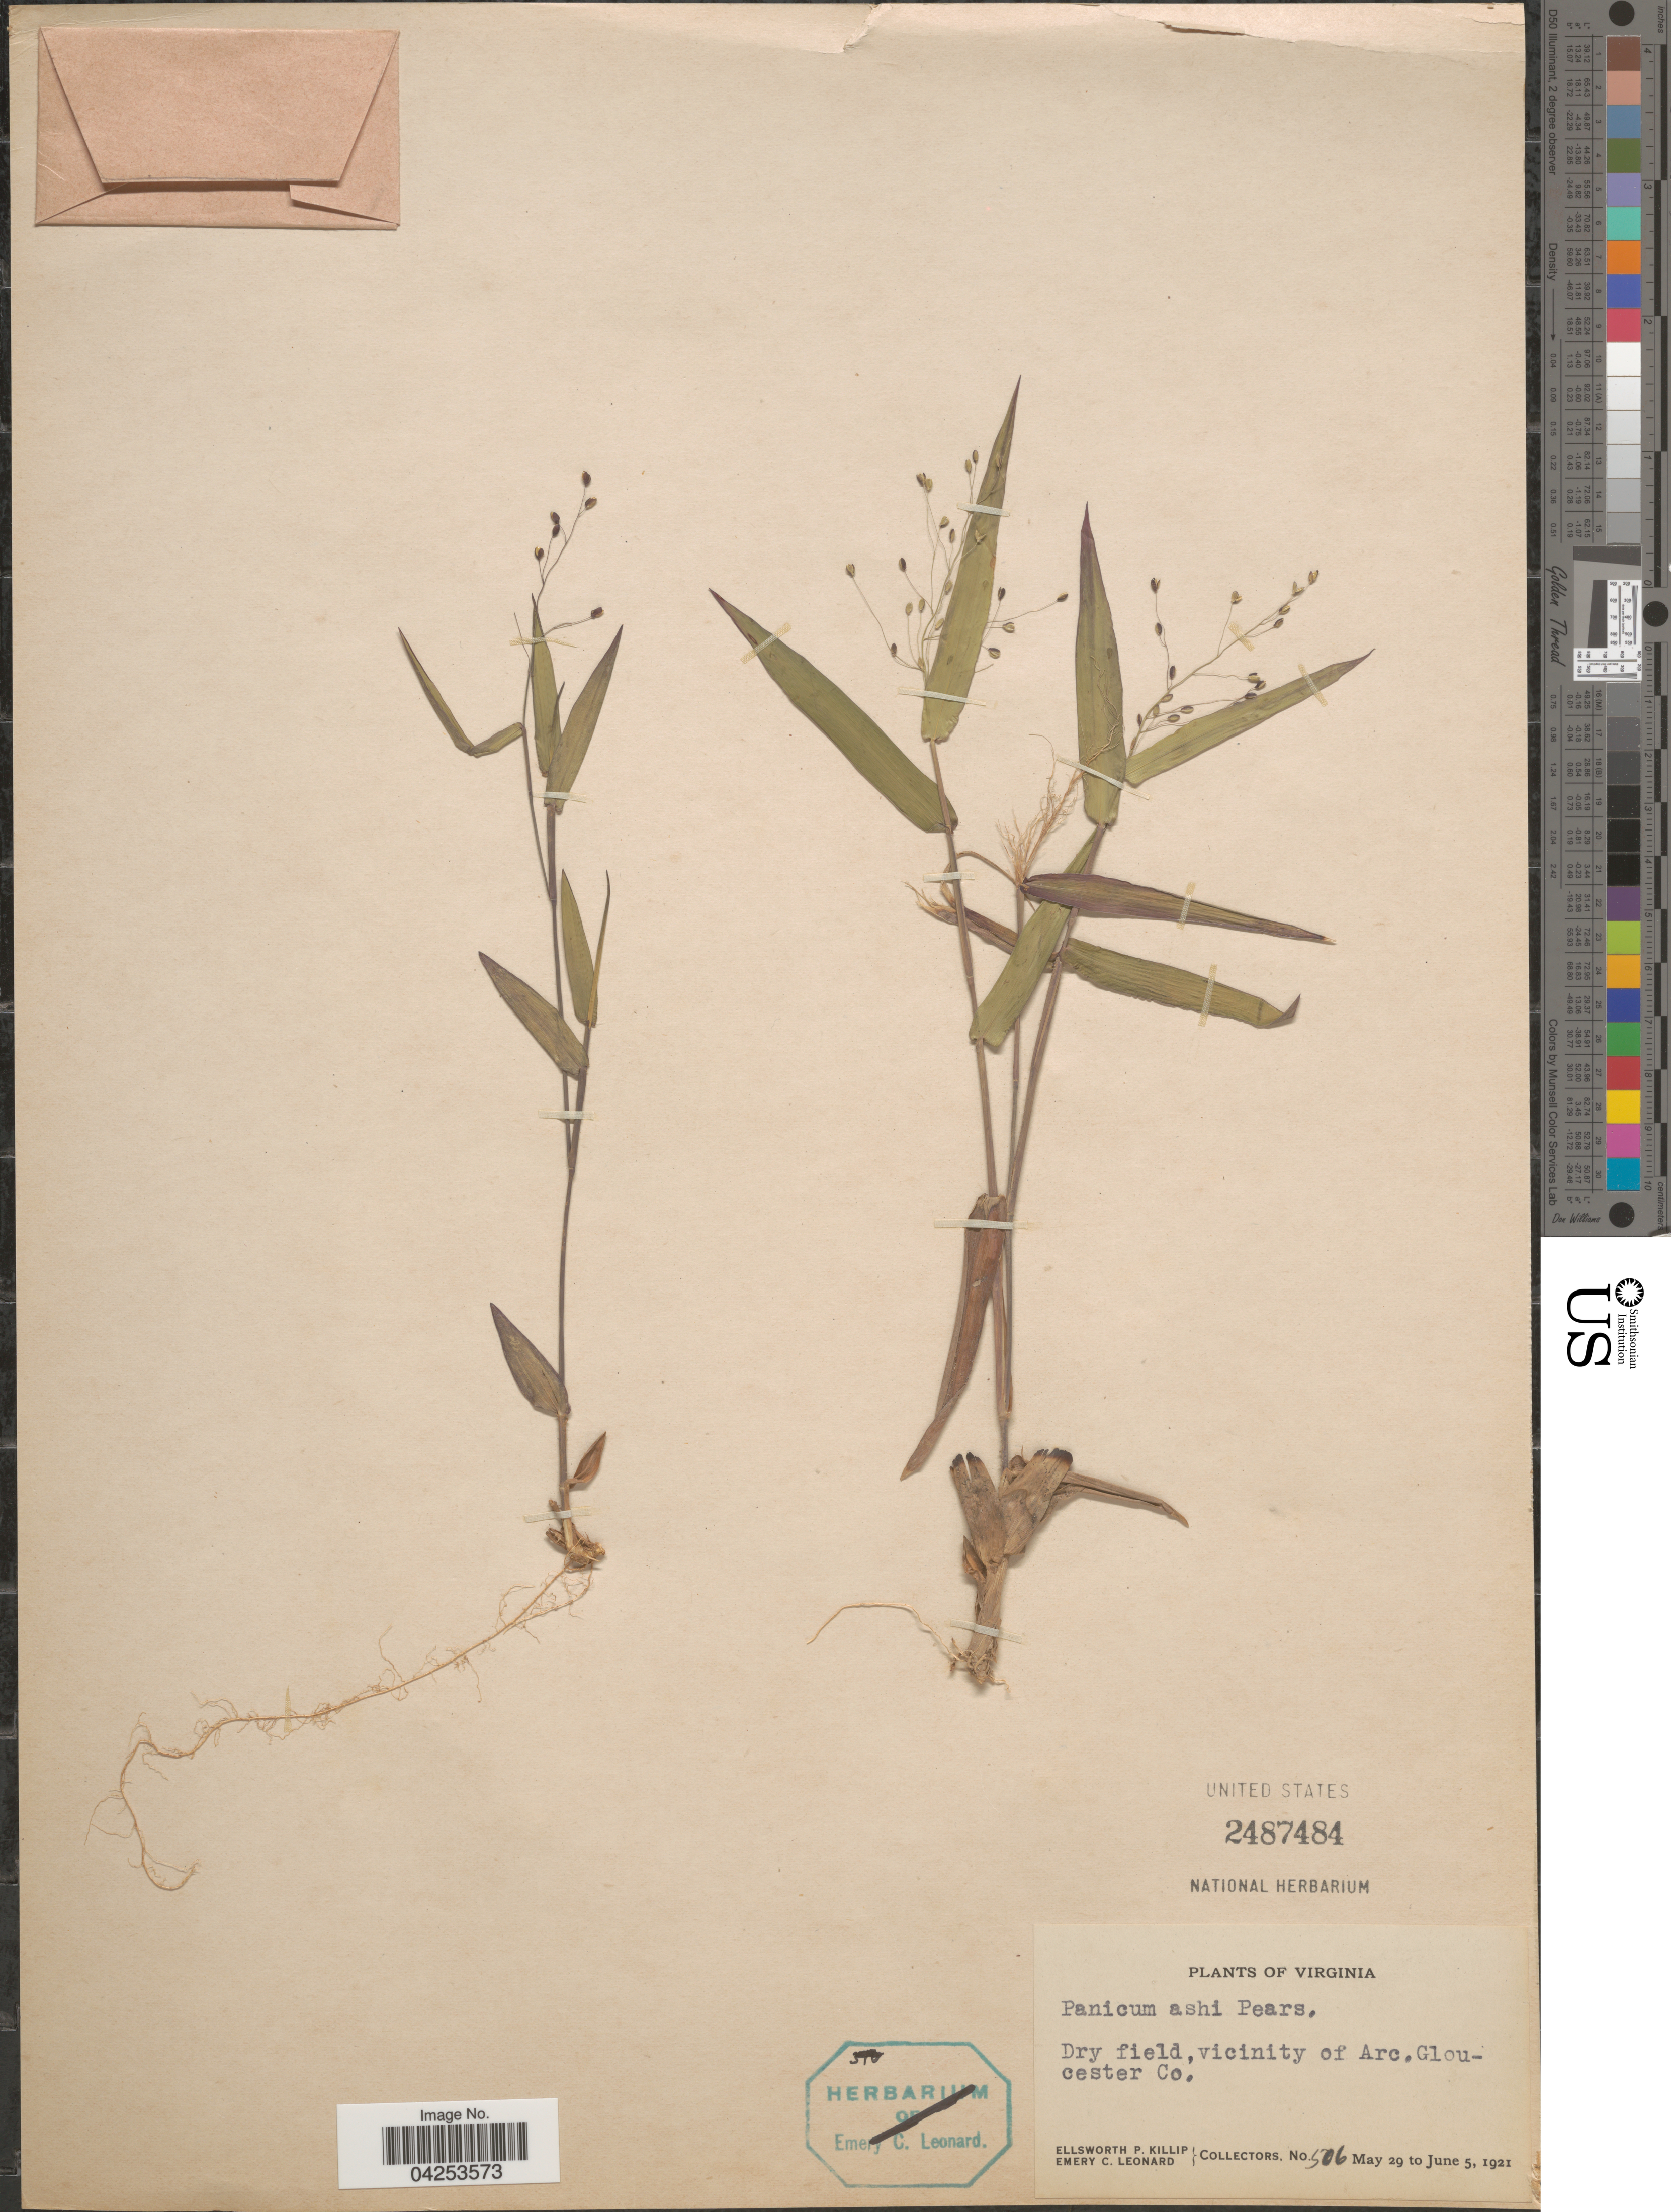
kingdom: Plantae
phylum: Tracheophyta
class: Liliopsida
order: Poales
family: Poaceae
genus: Dichanthelium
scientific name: Dichanthelium commutatum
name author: (Schult.) Gould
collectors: E. P. Killip & E. C. Leonard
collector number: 506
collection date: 1921-05-29/1921-06-05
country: United States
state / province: Virginia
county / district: Gloucester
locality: Dry field, vicinity of Arc. Gloucester Co.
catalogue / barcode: US 2487484